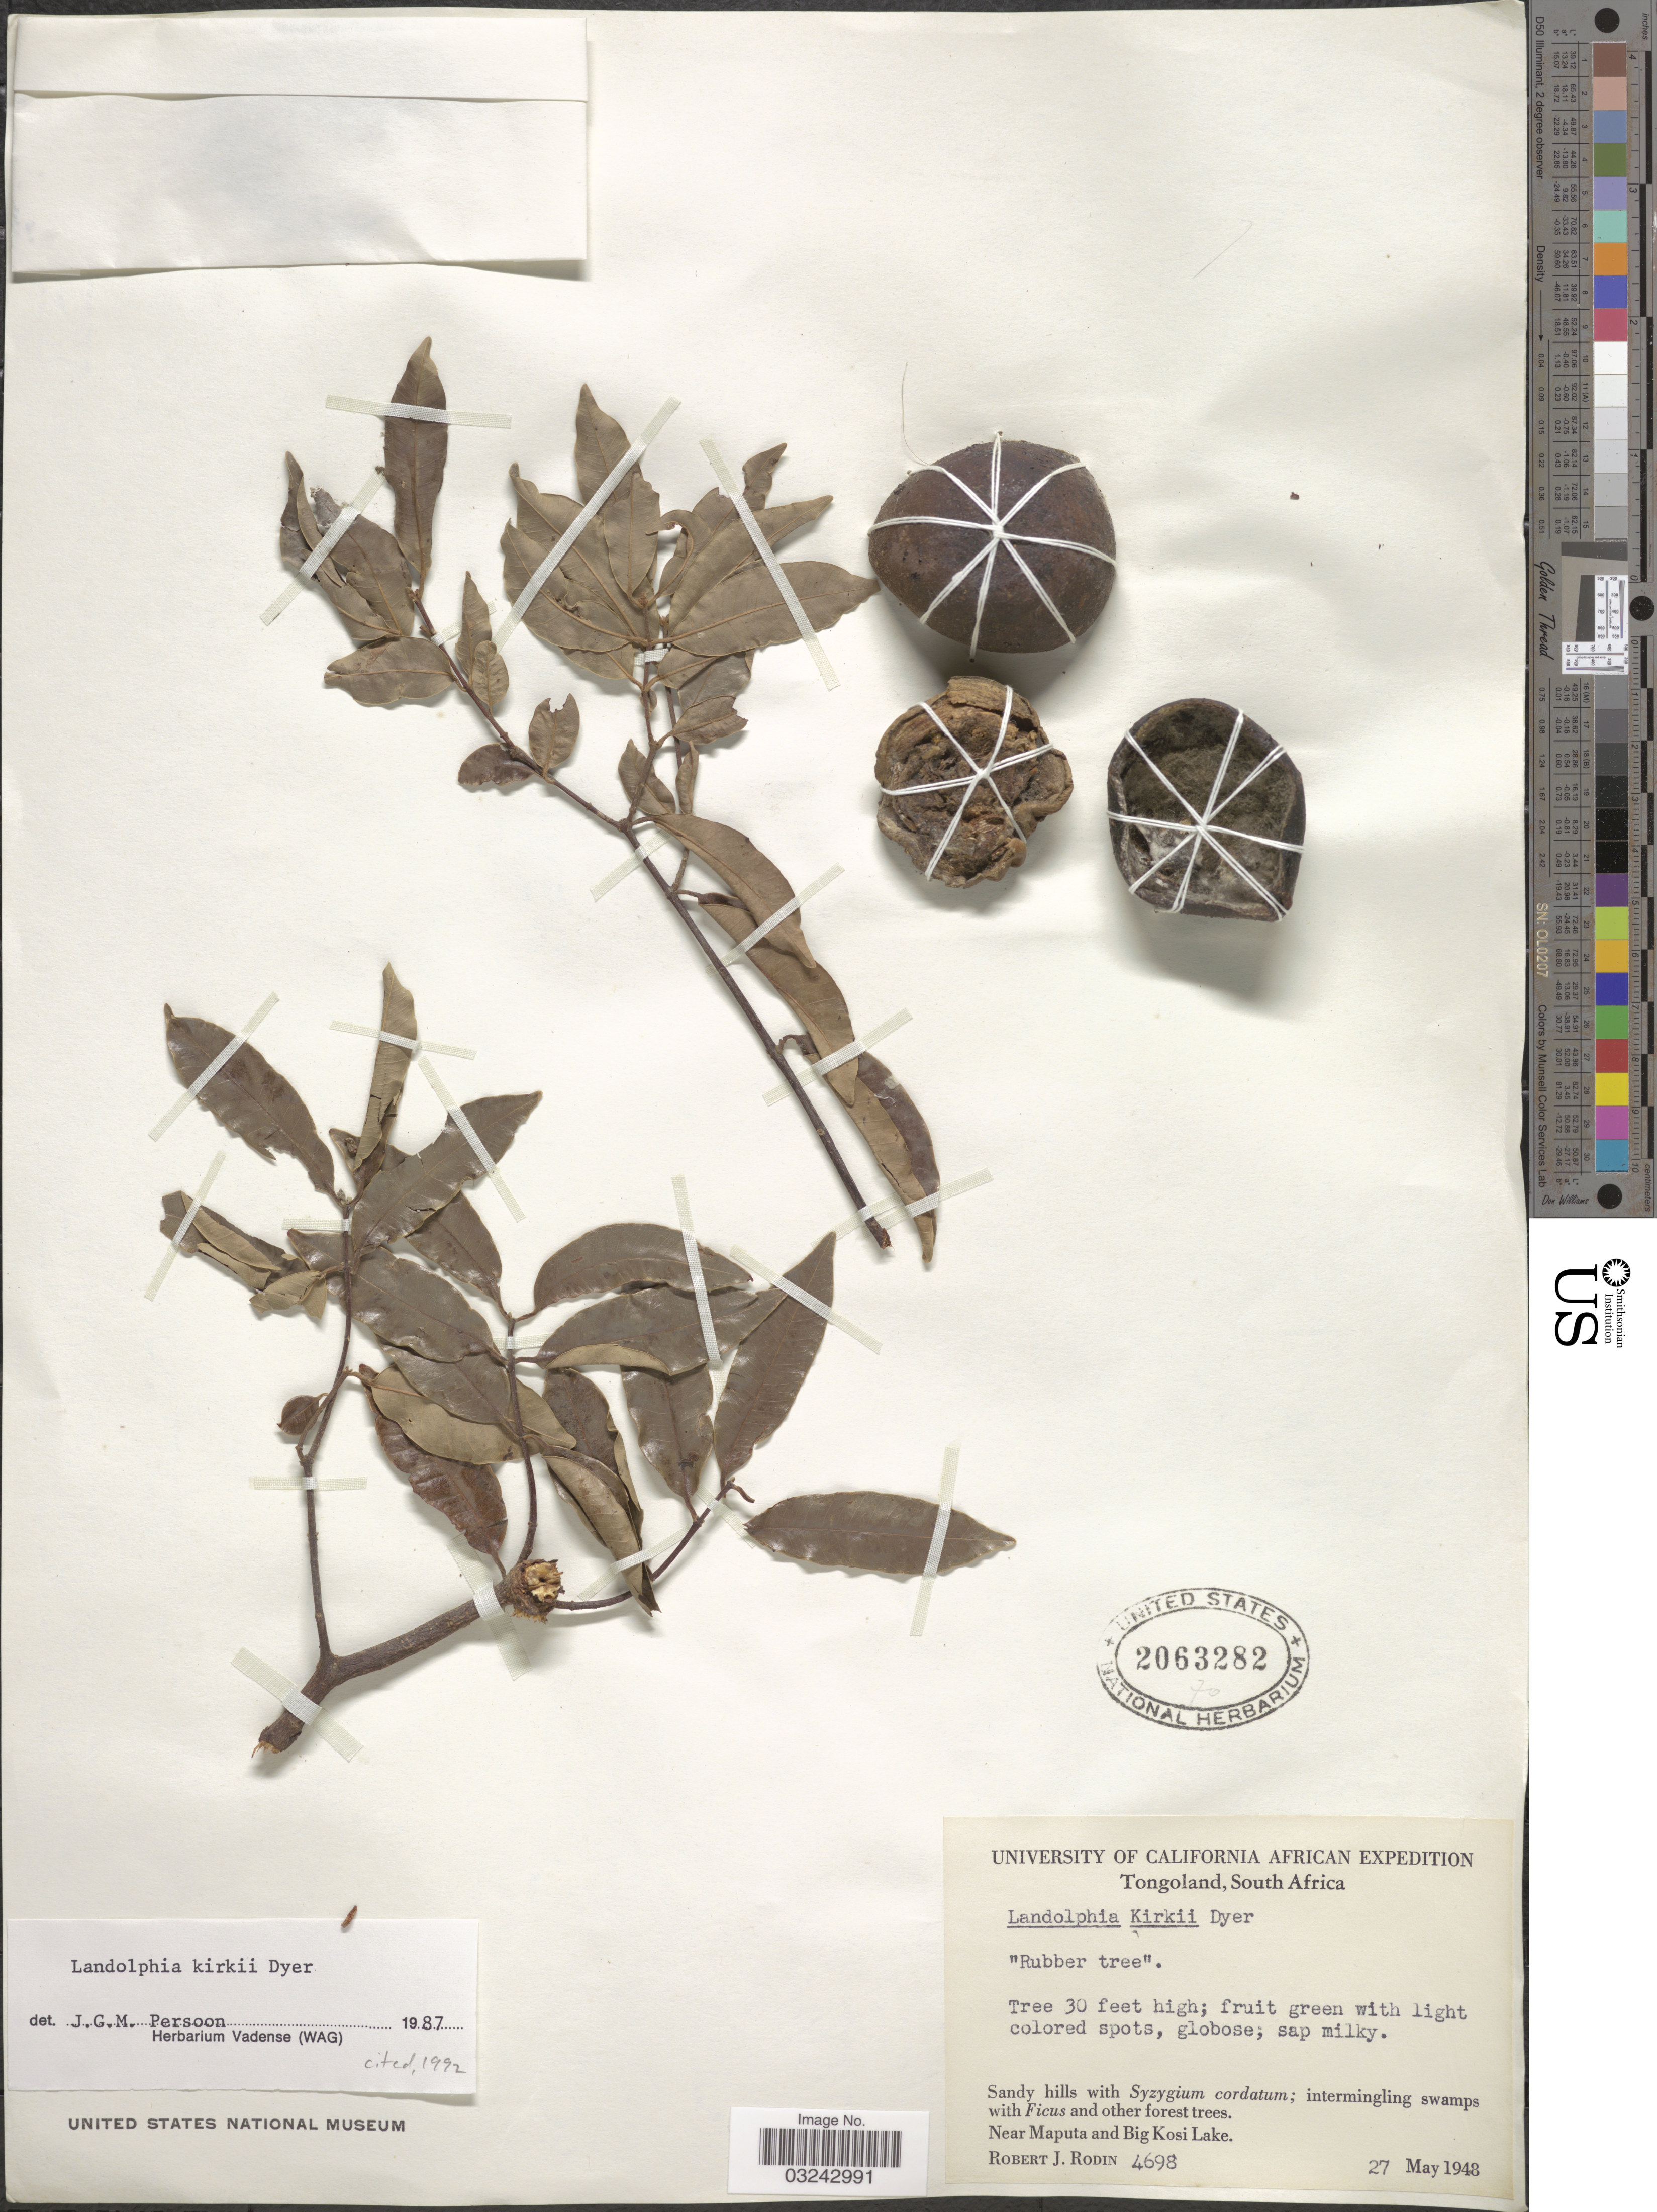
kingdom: Plantae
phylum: Tracheophyta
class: Magnoliopsida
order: Gentianales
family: Apocynaceae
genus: Landolphia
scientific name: Landolphia kirkii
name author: Dyer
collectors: R. J. Rodin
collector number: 4698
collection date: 1948-05-27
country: South Africa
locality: Tongoland, Near Maputa and Big Kosi Lake.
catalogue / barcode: US 2063282